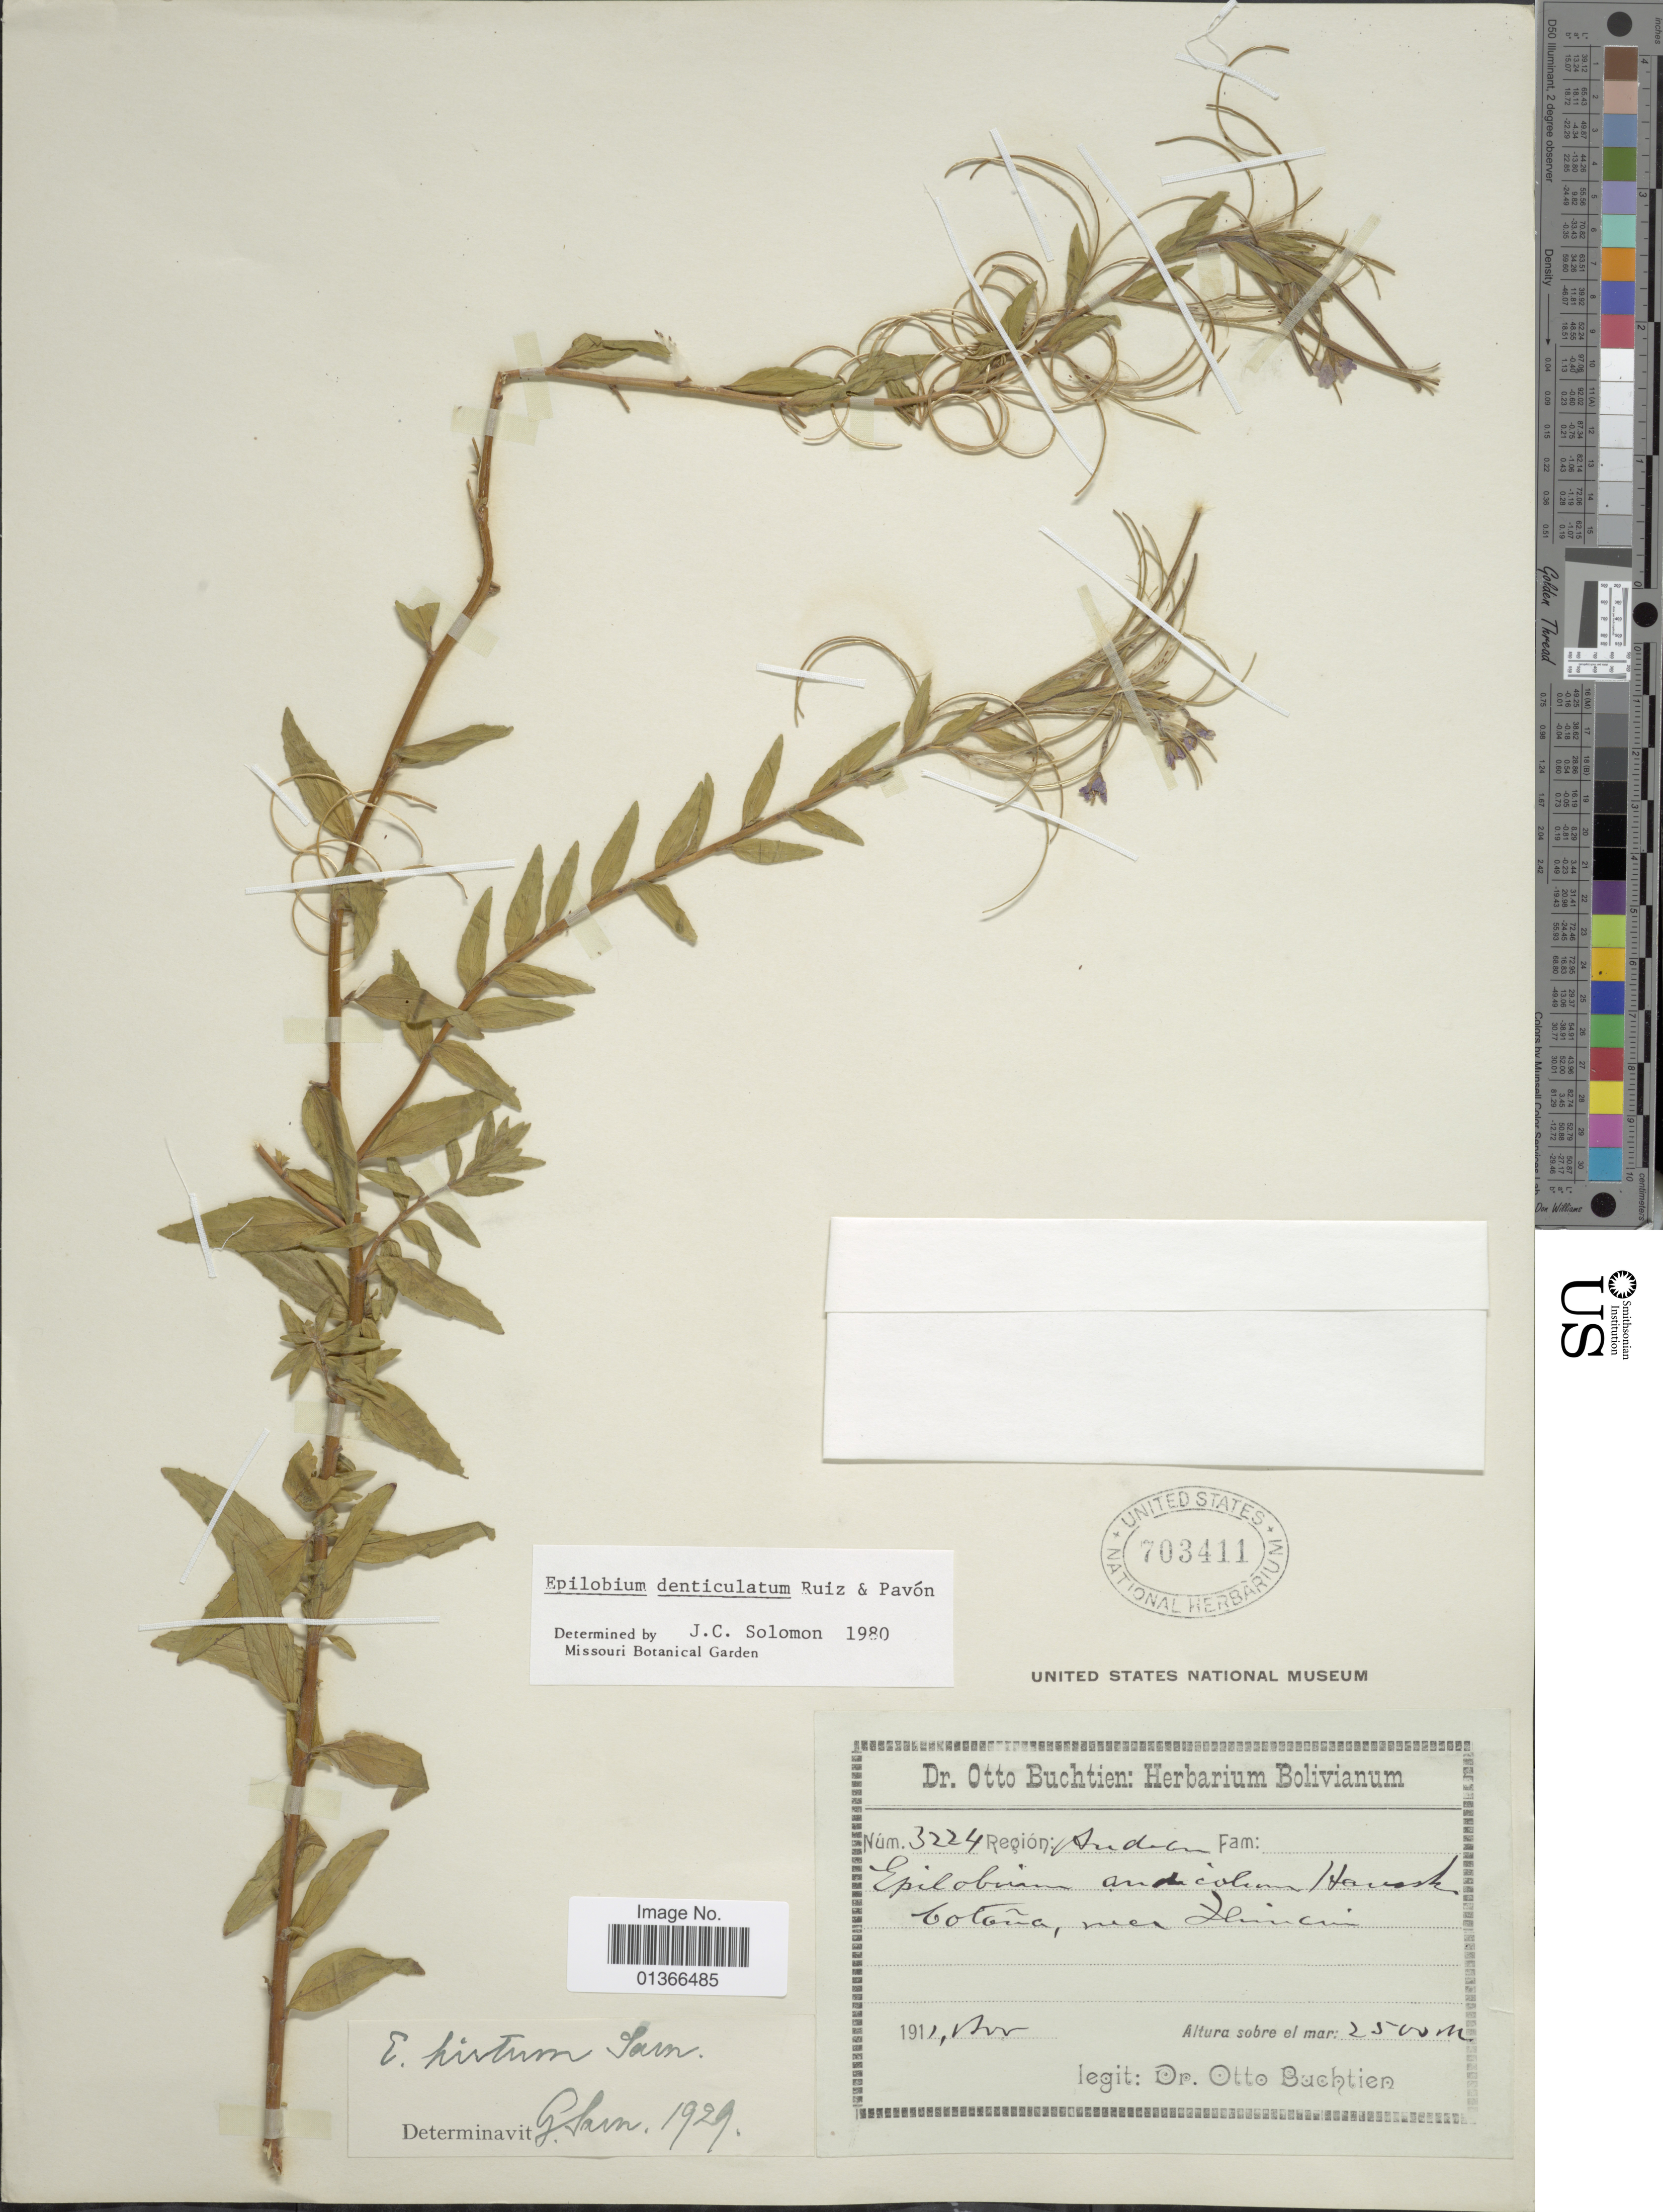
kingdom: Plantae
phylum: Tracheophyta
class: Magnoliopsida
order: Myrtales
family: Onagraceae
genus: Epilobium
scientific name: Epilobium denticulatum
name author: Ruiz & Pav.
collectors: O. Buchtien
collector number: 3224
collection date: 1911-11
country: Bolivia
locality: Cotaña, near Illimani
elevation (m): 2500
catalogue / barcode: US 703411